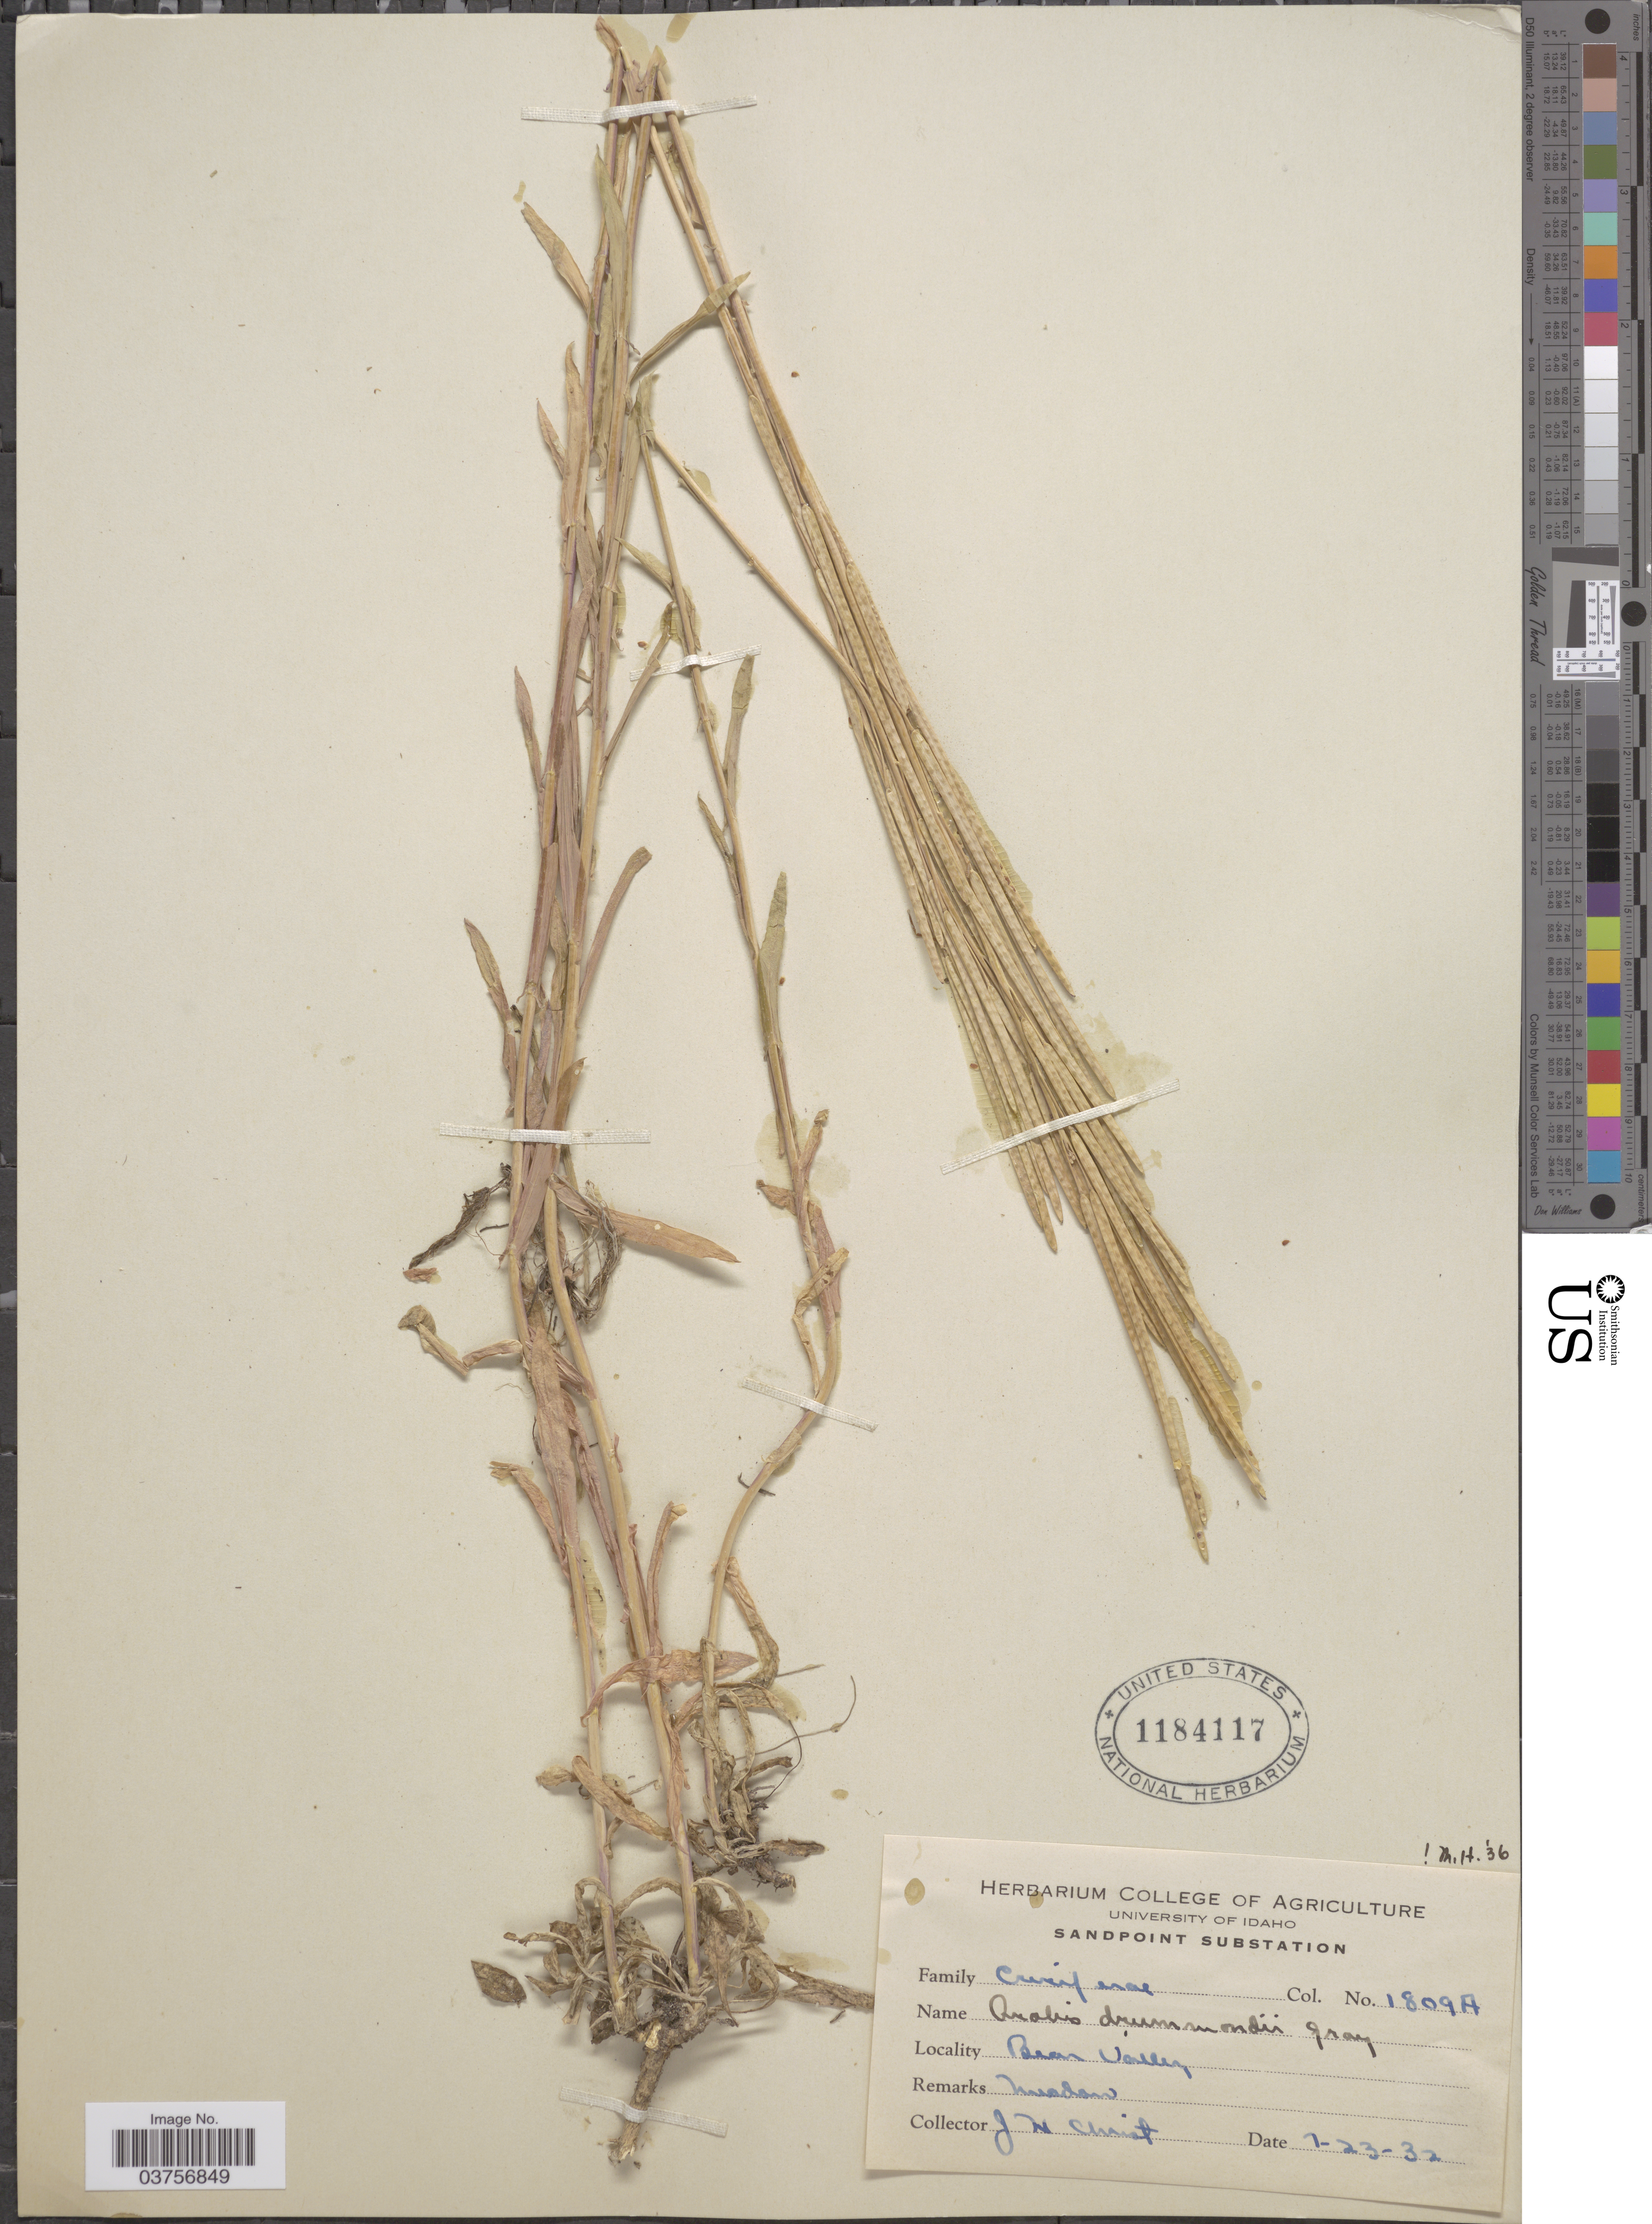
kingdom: Plantae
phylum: Tracheophyta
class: Magnoliopsida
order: Brassicales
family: Brassicaceae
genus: Arabis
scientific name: Arabis drummondii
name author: A. Gray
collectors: J. H. Christ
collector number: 1809A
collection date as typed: Transcribed d/m/y: 23/7/32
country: United States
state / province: Idaho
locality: Bear Valley.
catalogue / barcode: US 1184117